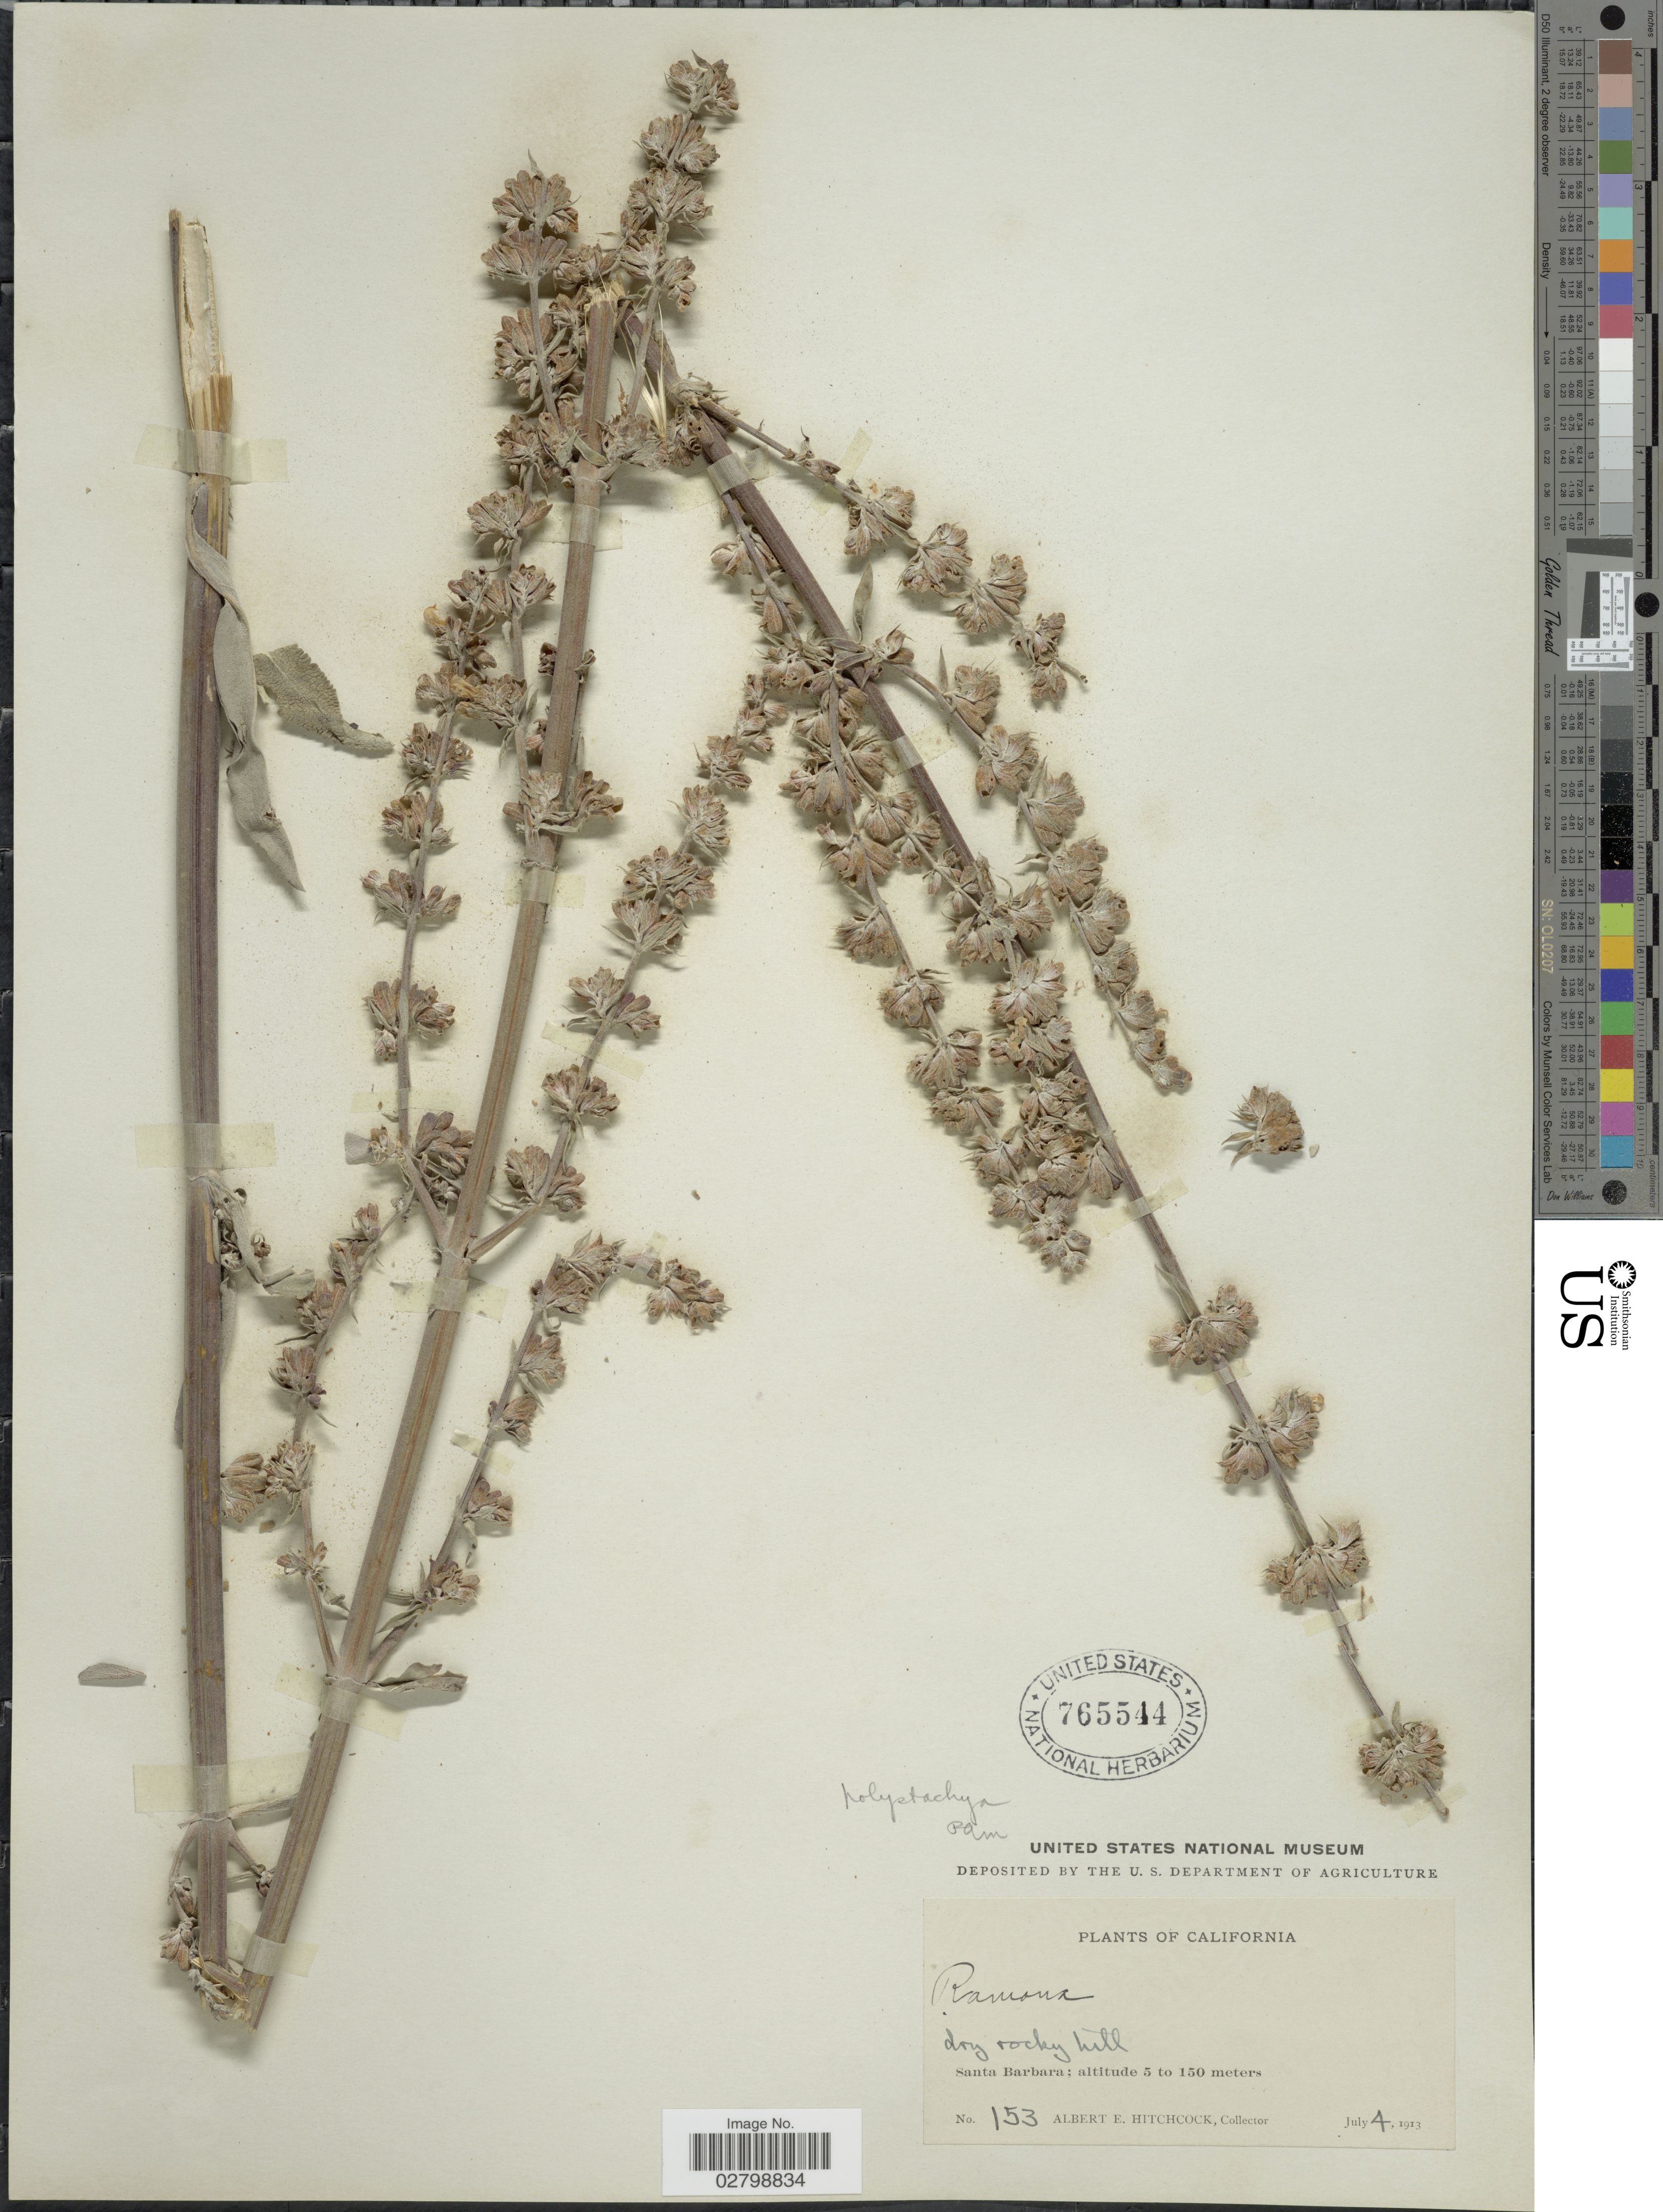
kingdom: Plantae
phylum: Tracheophyta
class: Magnoliopsida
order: Lamiales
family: Lamiaceae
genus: Salvia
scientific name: Salvia apiana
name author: Jeps.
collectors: A. Hitchcock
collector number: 153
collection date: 1913-07-04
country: United States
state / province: California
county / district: Santa Barbara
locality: Santa Barbara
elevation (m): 5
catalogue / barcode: US 765544